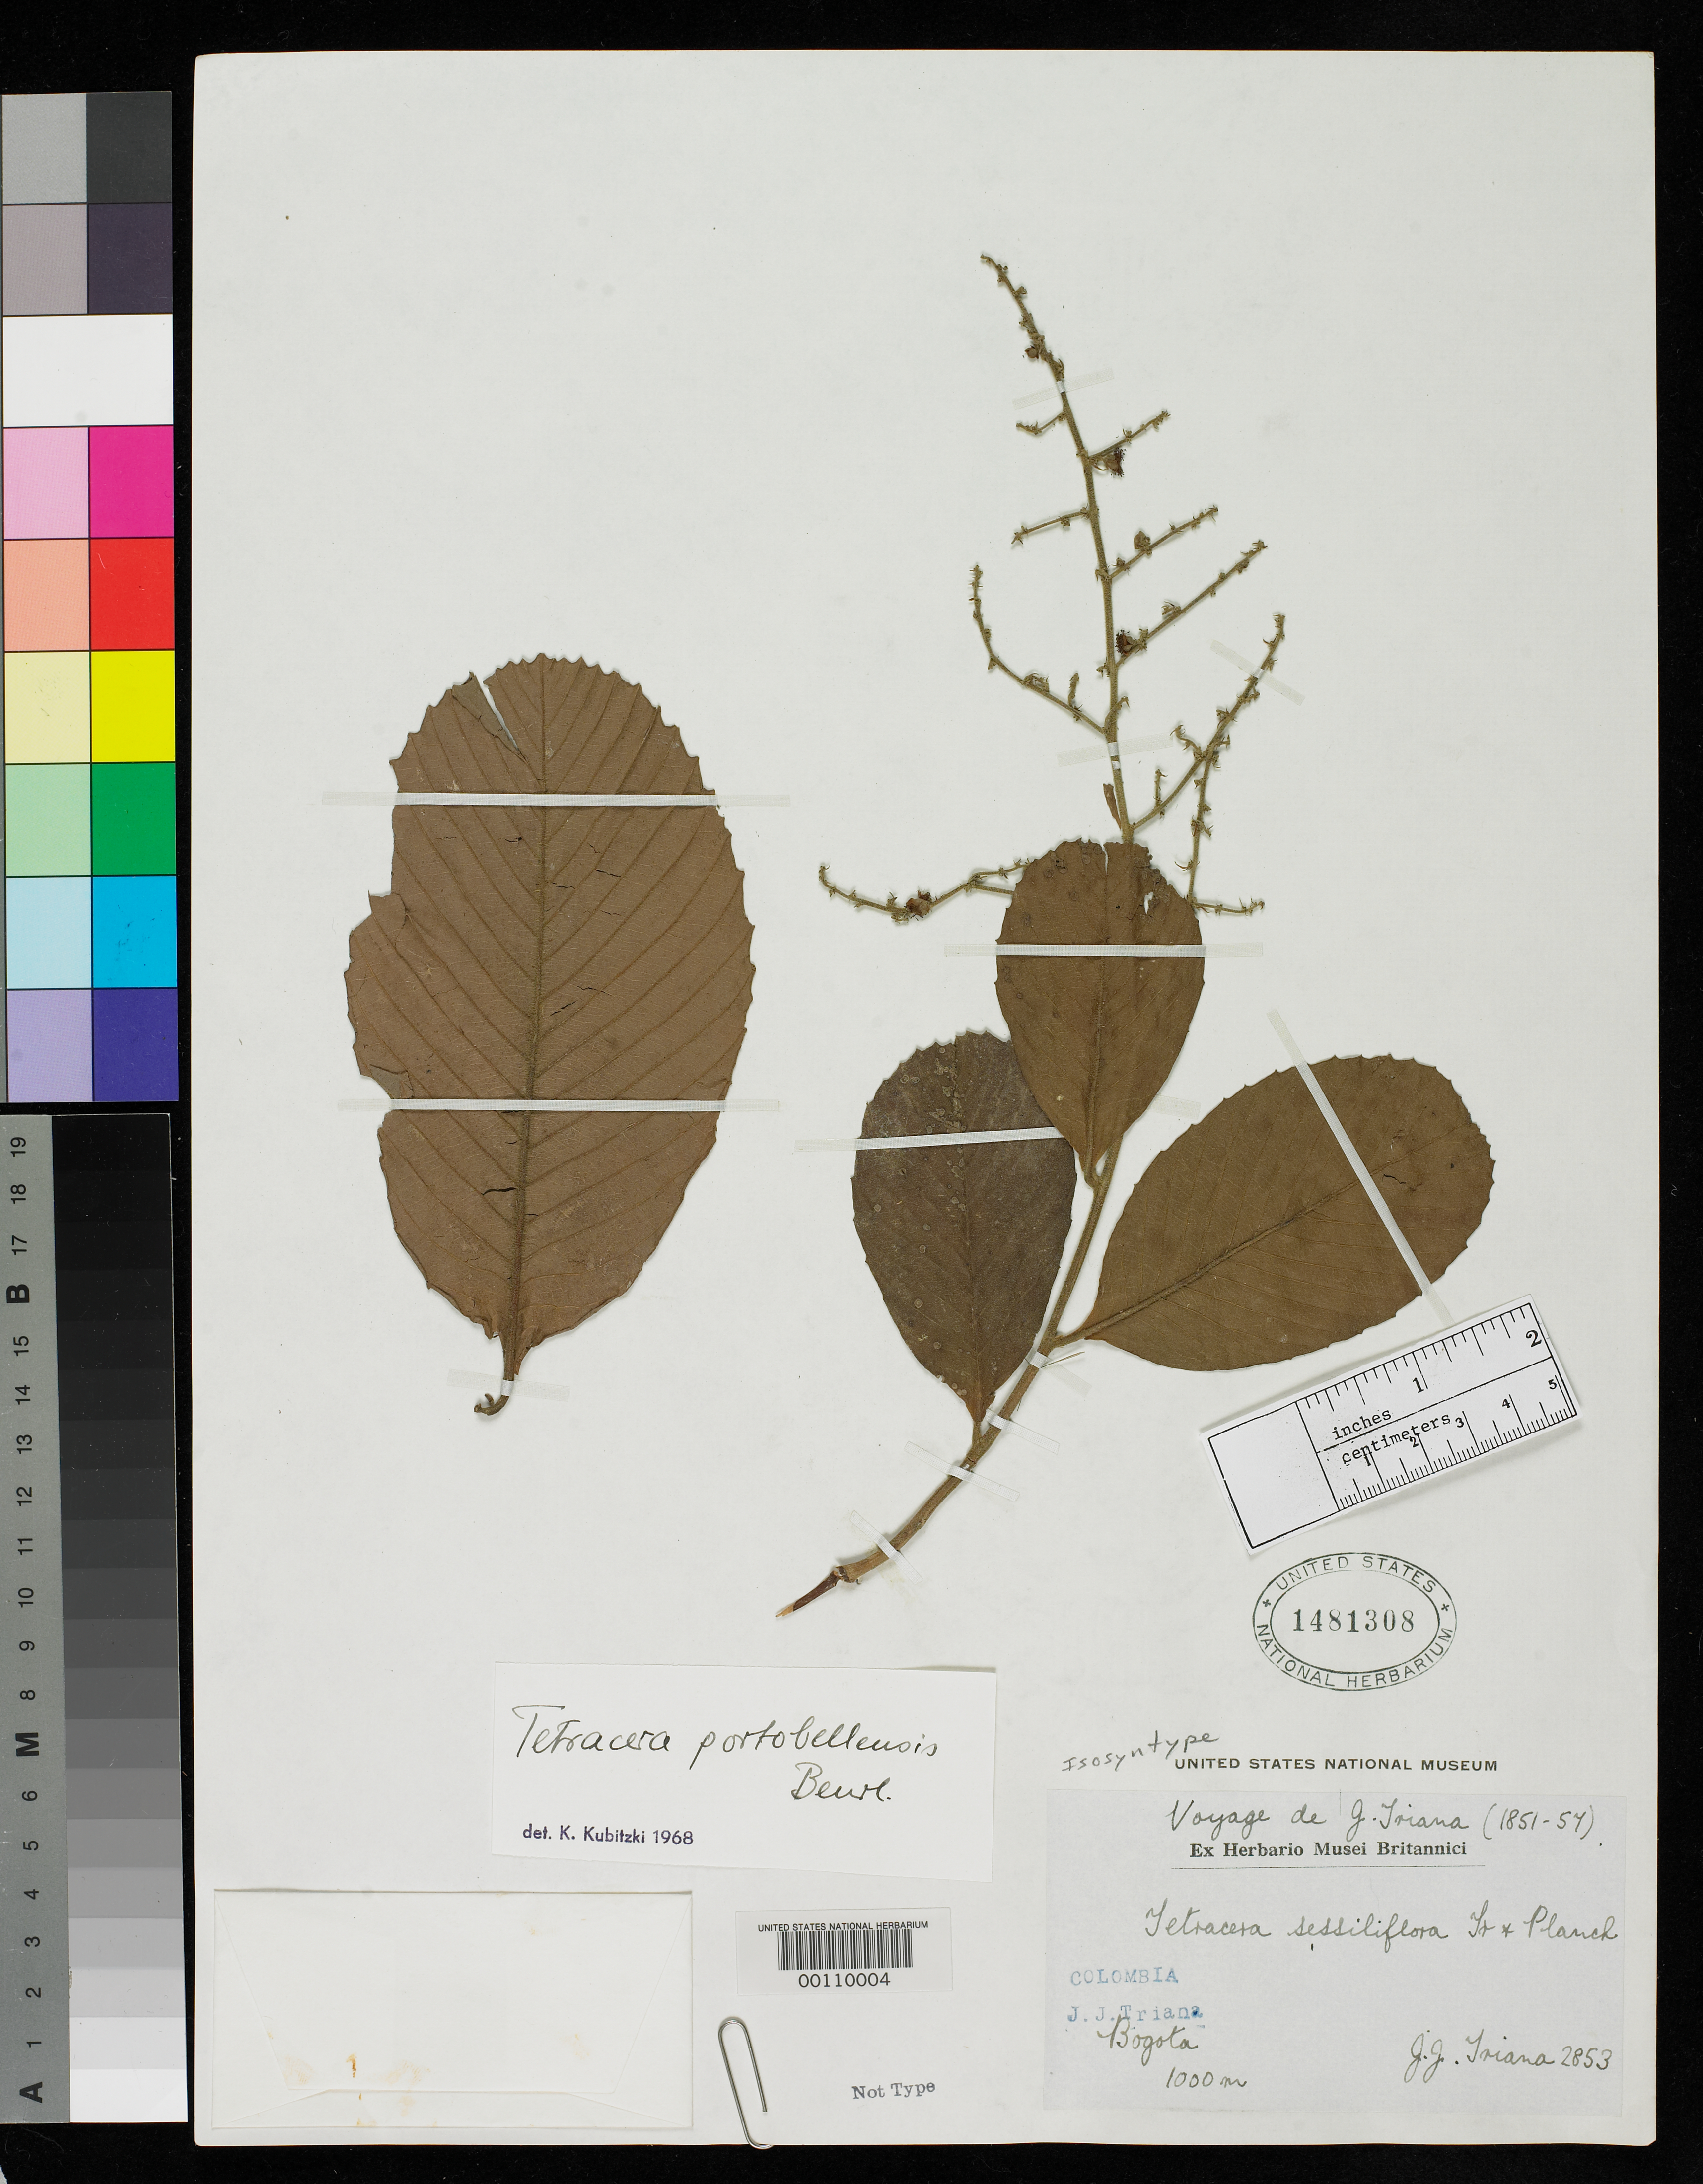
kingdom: Plantae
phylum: Tracheophyta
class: Magnoliopsida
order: Dilleniales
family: Dilleniaceae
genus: Tetracera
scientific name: Tetracera sessiliflora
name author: Triana & Planch.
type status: Isosyntype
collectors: J. J. Triana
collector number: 2853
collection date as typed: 1851 to -- --- 1857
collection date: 1851/1857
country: Colombia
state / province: Bogota D.C.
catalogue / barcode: US 1481308